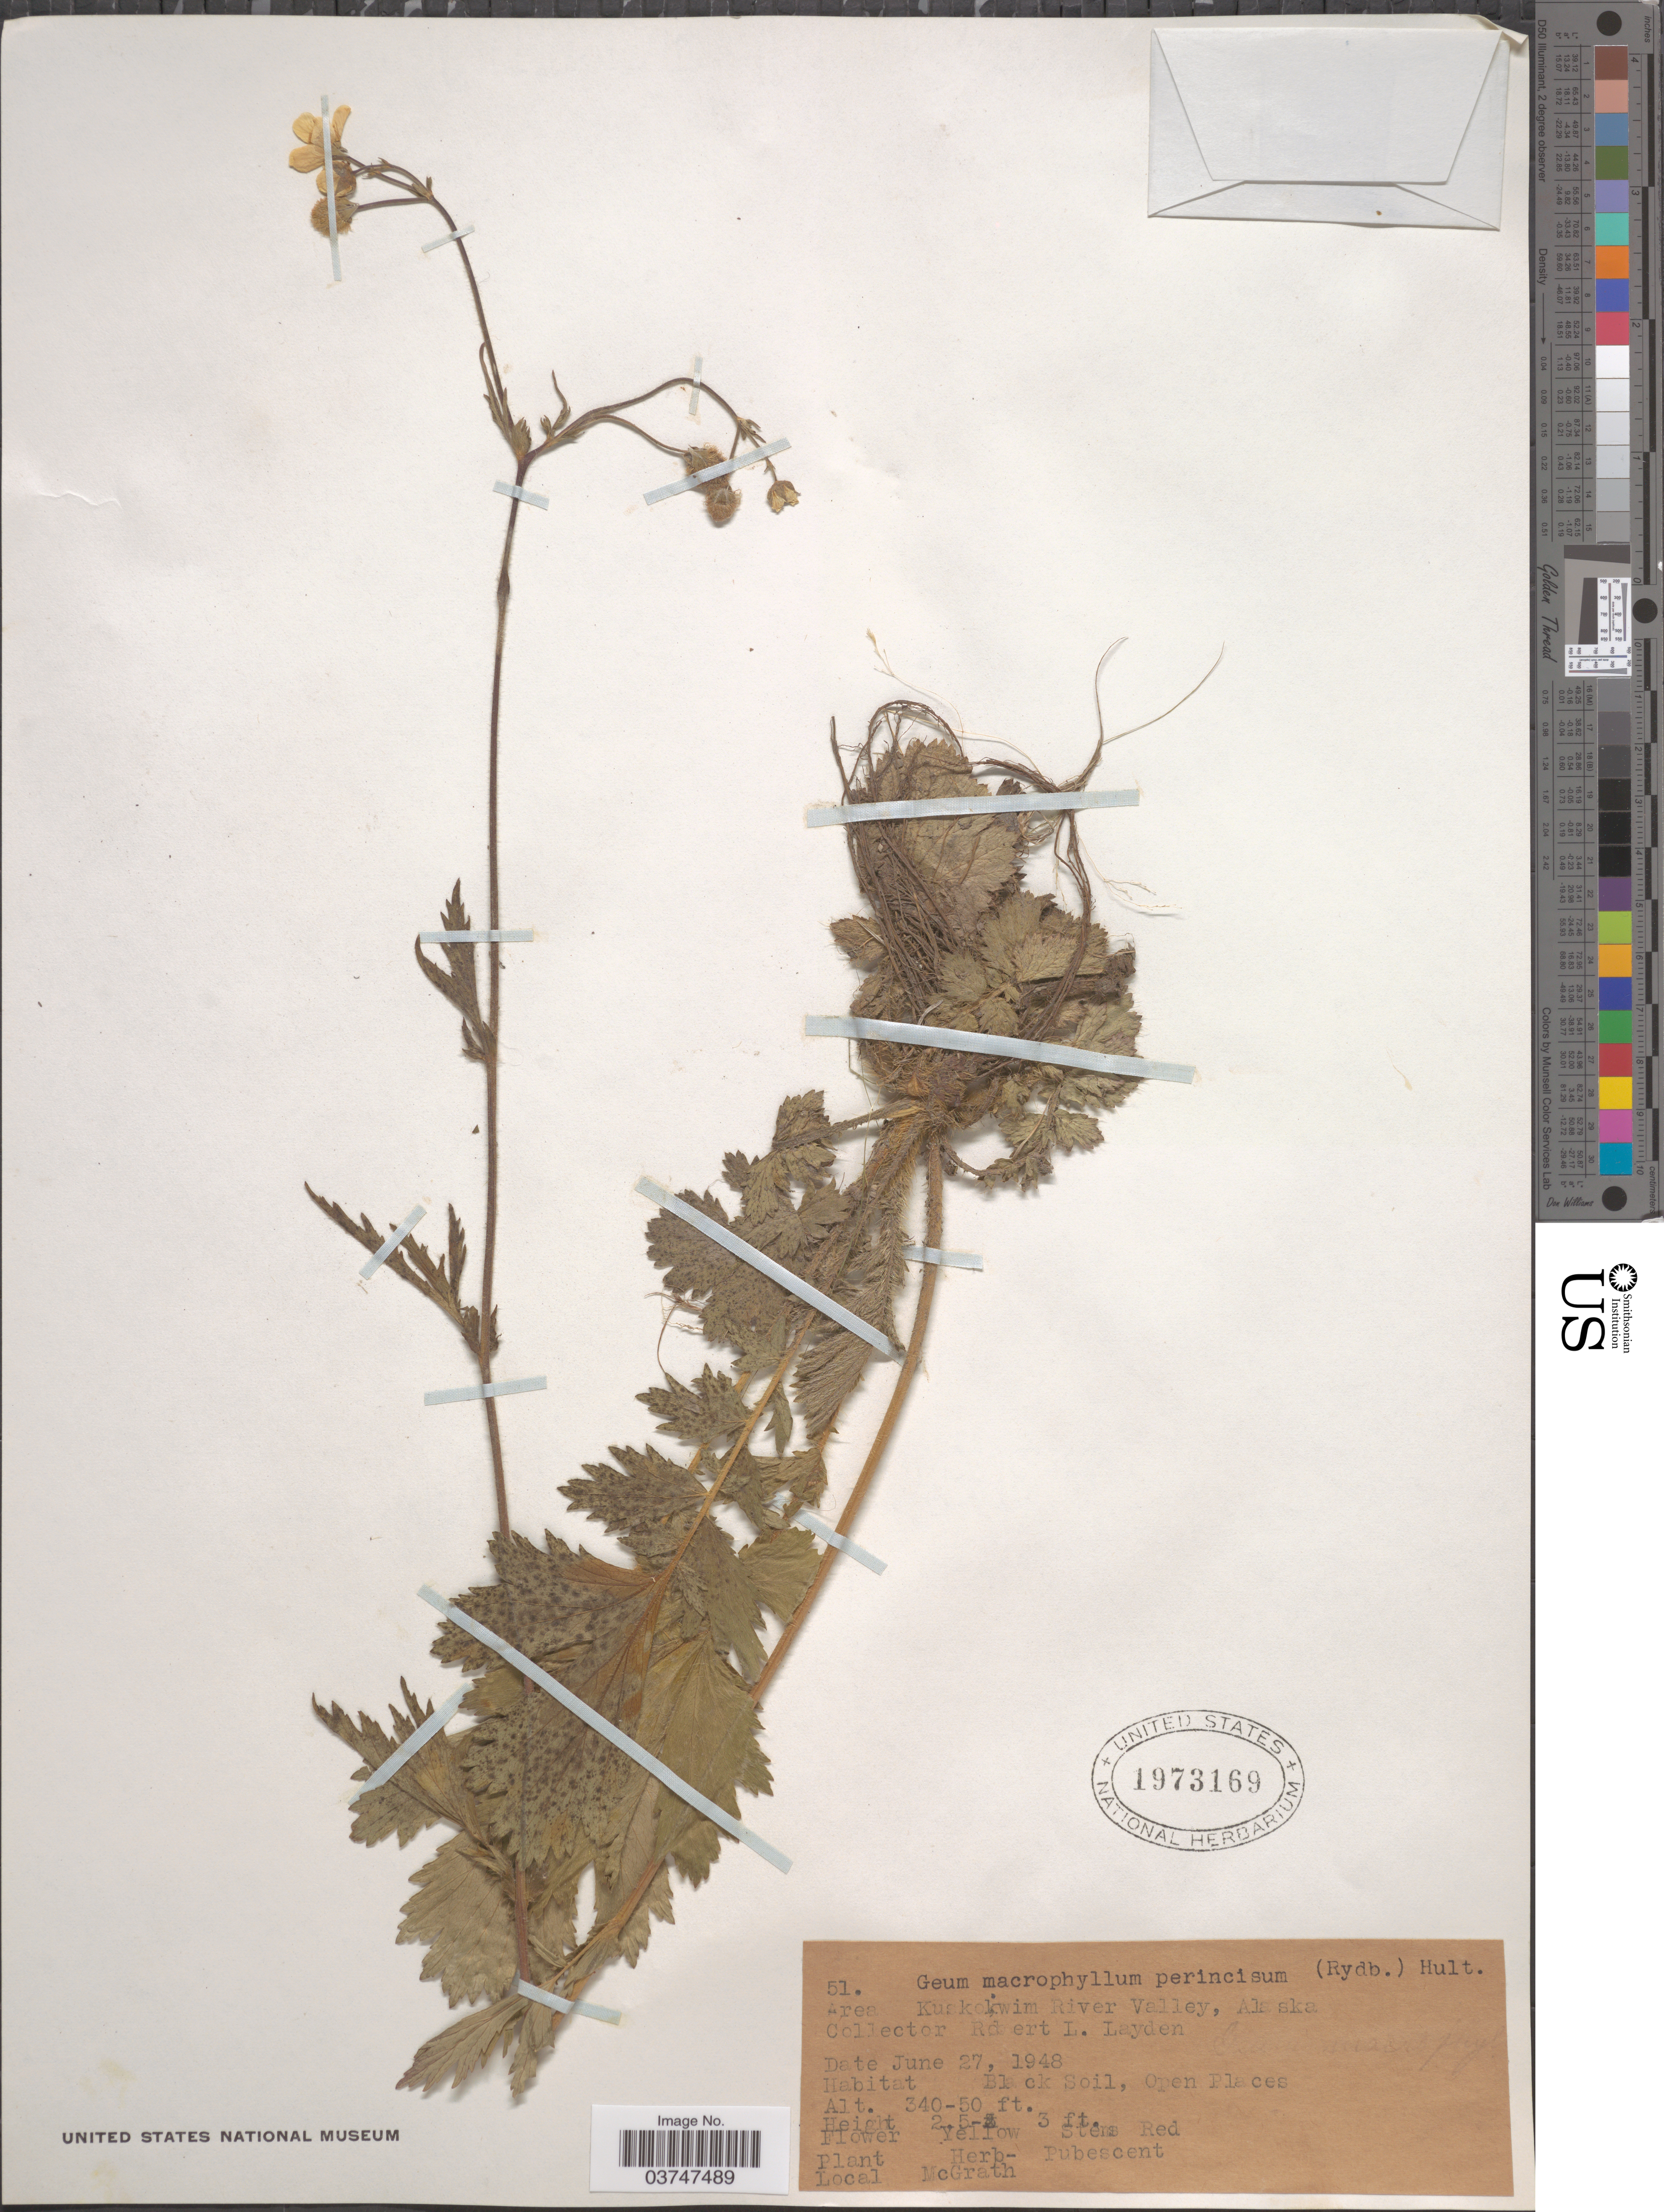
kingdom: Plantae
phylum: Tracheophyta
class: Magnoliopsida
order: Rosales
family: Rosaceae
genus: Geum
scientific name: Geum macrophyllum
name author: Willd.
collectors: R. Layden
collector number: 51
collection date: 1948-06-27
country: United States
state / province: Alaska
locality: Area Kuskokwim River Valley, McGrath.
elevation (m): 104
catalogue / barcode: US 1973169